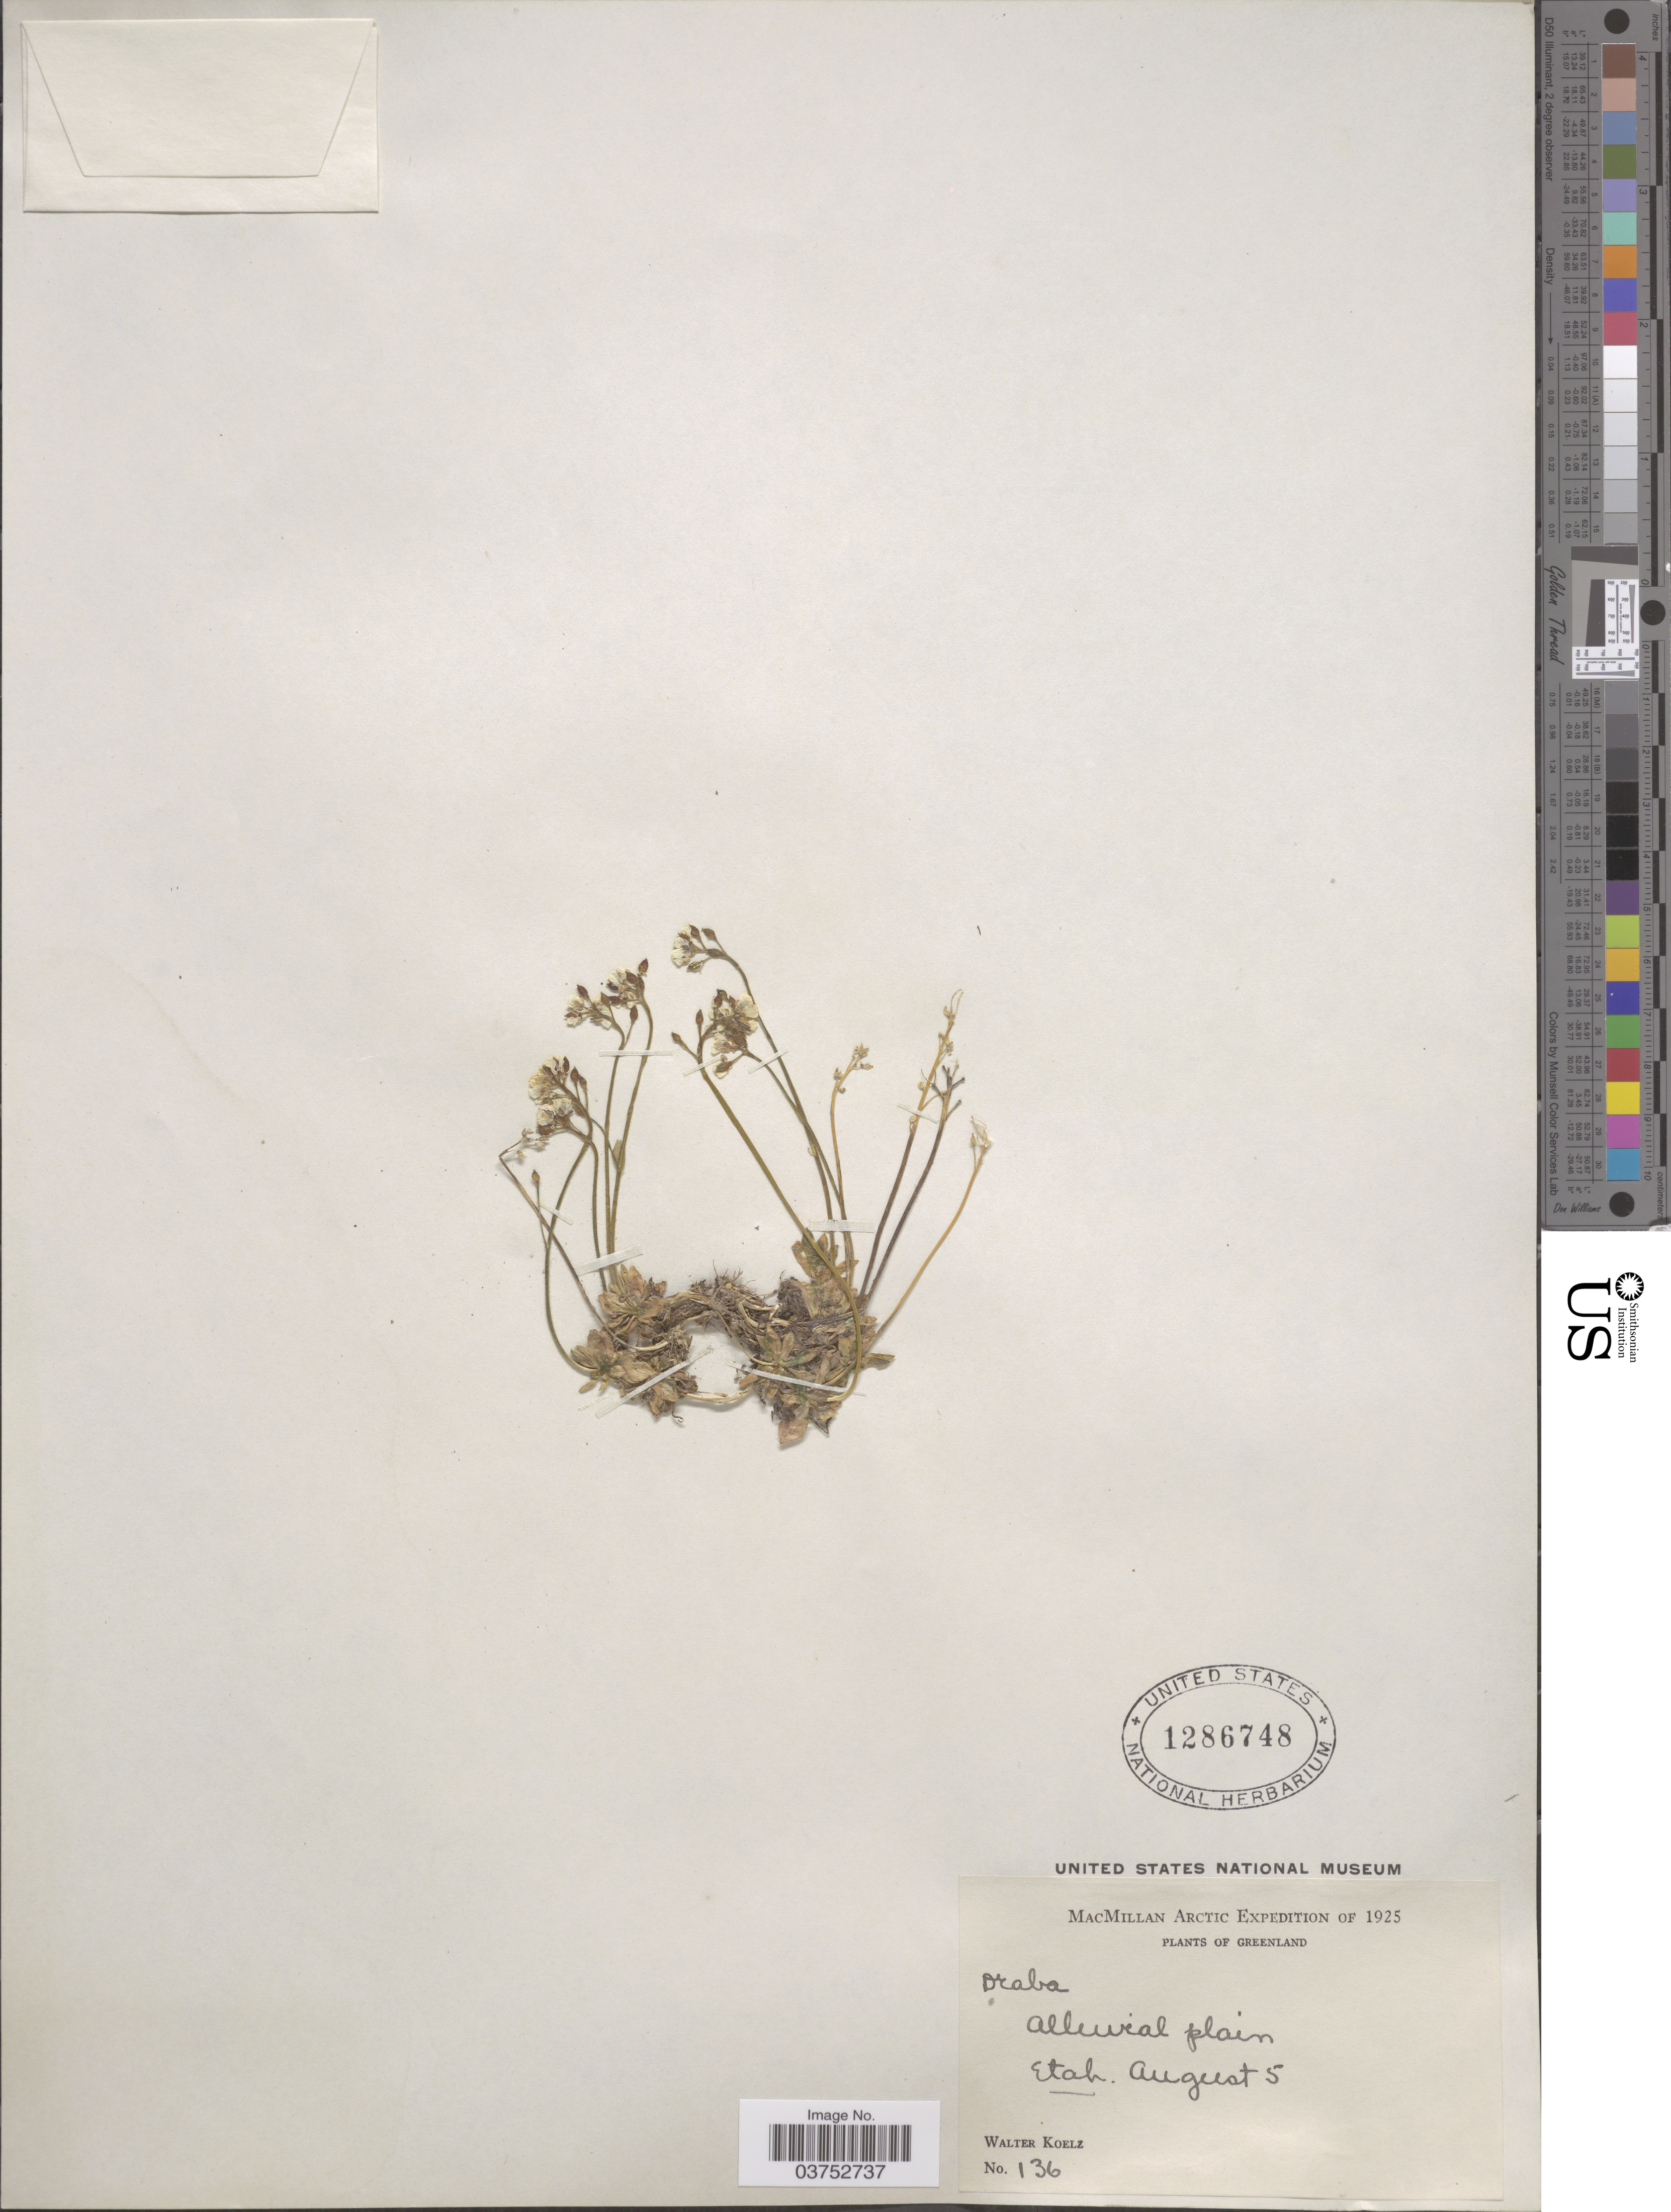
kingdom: Plantae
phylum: Tracheophyta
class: Magnoliopsida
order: Brassicales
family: Brassicaceae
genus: Draba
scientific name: Draba sp.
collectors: W. N. Koelz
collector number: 136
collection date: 1925-08-05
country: Greenland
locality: Etah.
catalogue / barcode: US 1286748